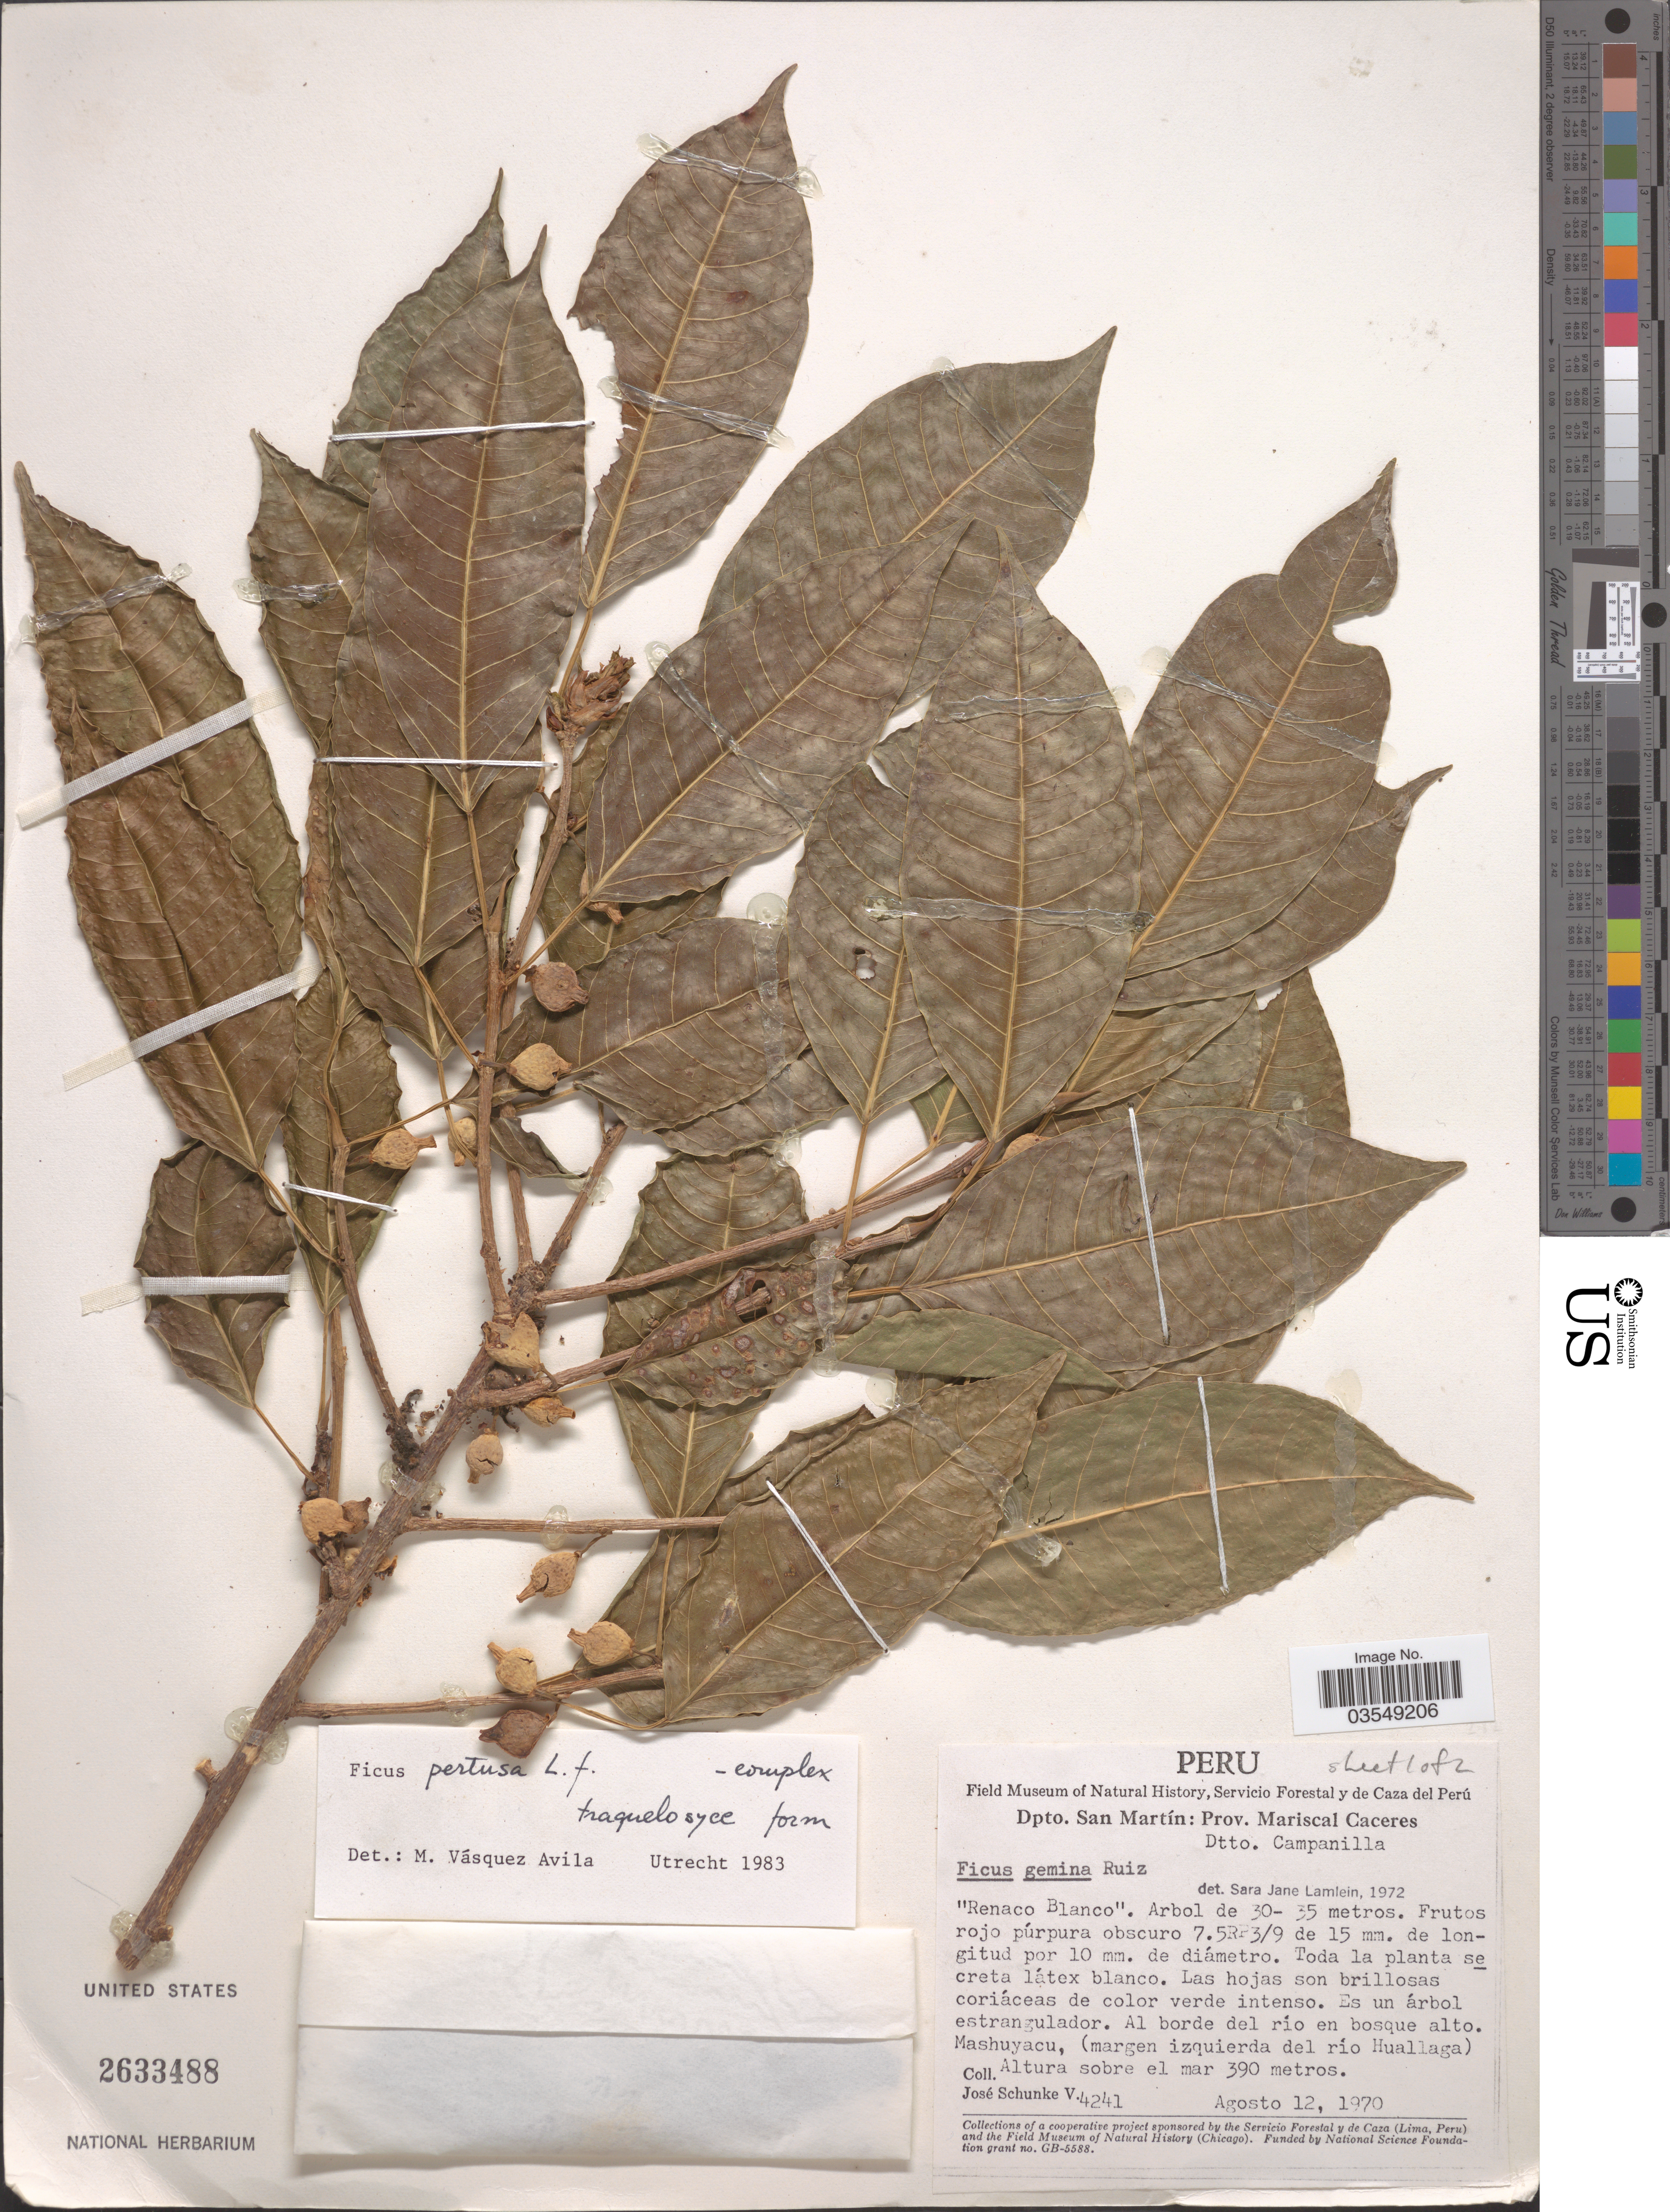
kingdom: Plantae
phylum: Tracheophyta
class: Magnoliopsida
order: Rosales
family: Moraceae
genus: Ficus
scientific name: Ficus tubulosa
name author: Pelissari & Romaniuc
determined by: Mitidieri, Nicole, (WIS), University of Wisconsin - Madison (UNITED STATES)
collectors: J. Schunke Vigo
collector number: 4241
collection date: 1970-08-12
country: Peru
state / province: San Martín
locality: Dpto. San Martín: Prov. Mariscal Caceres, Dtto. Campanilla.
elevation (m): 390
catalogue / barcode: US 2633488